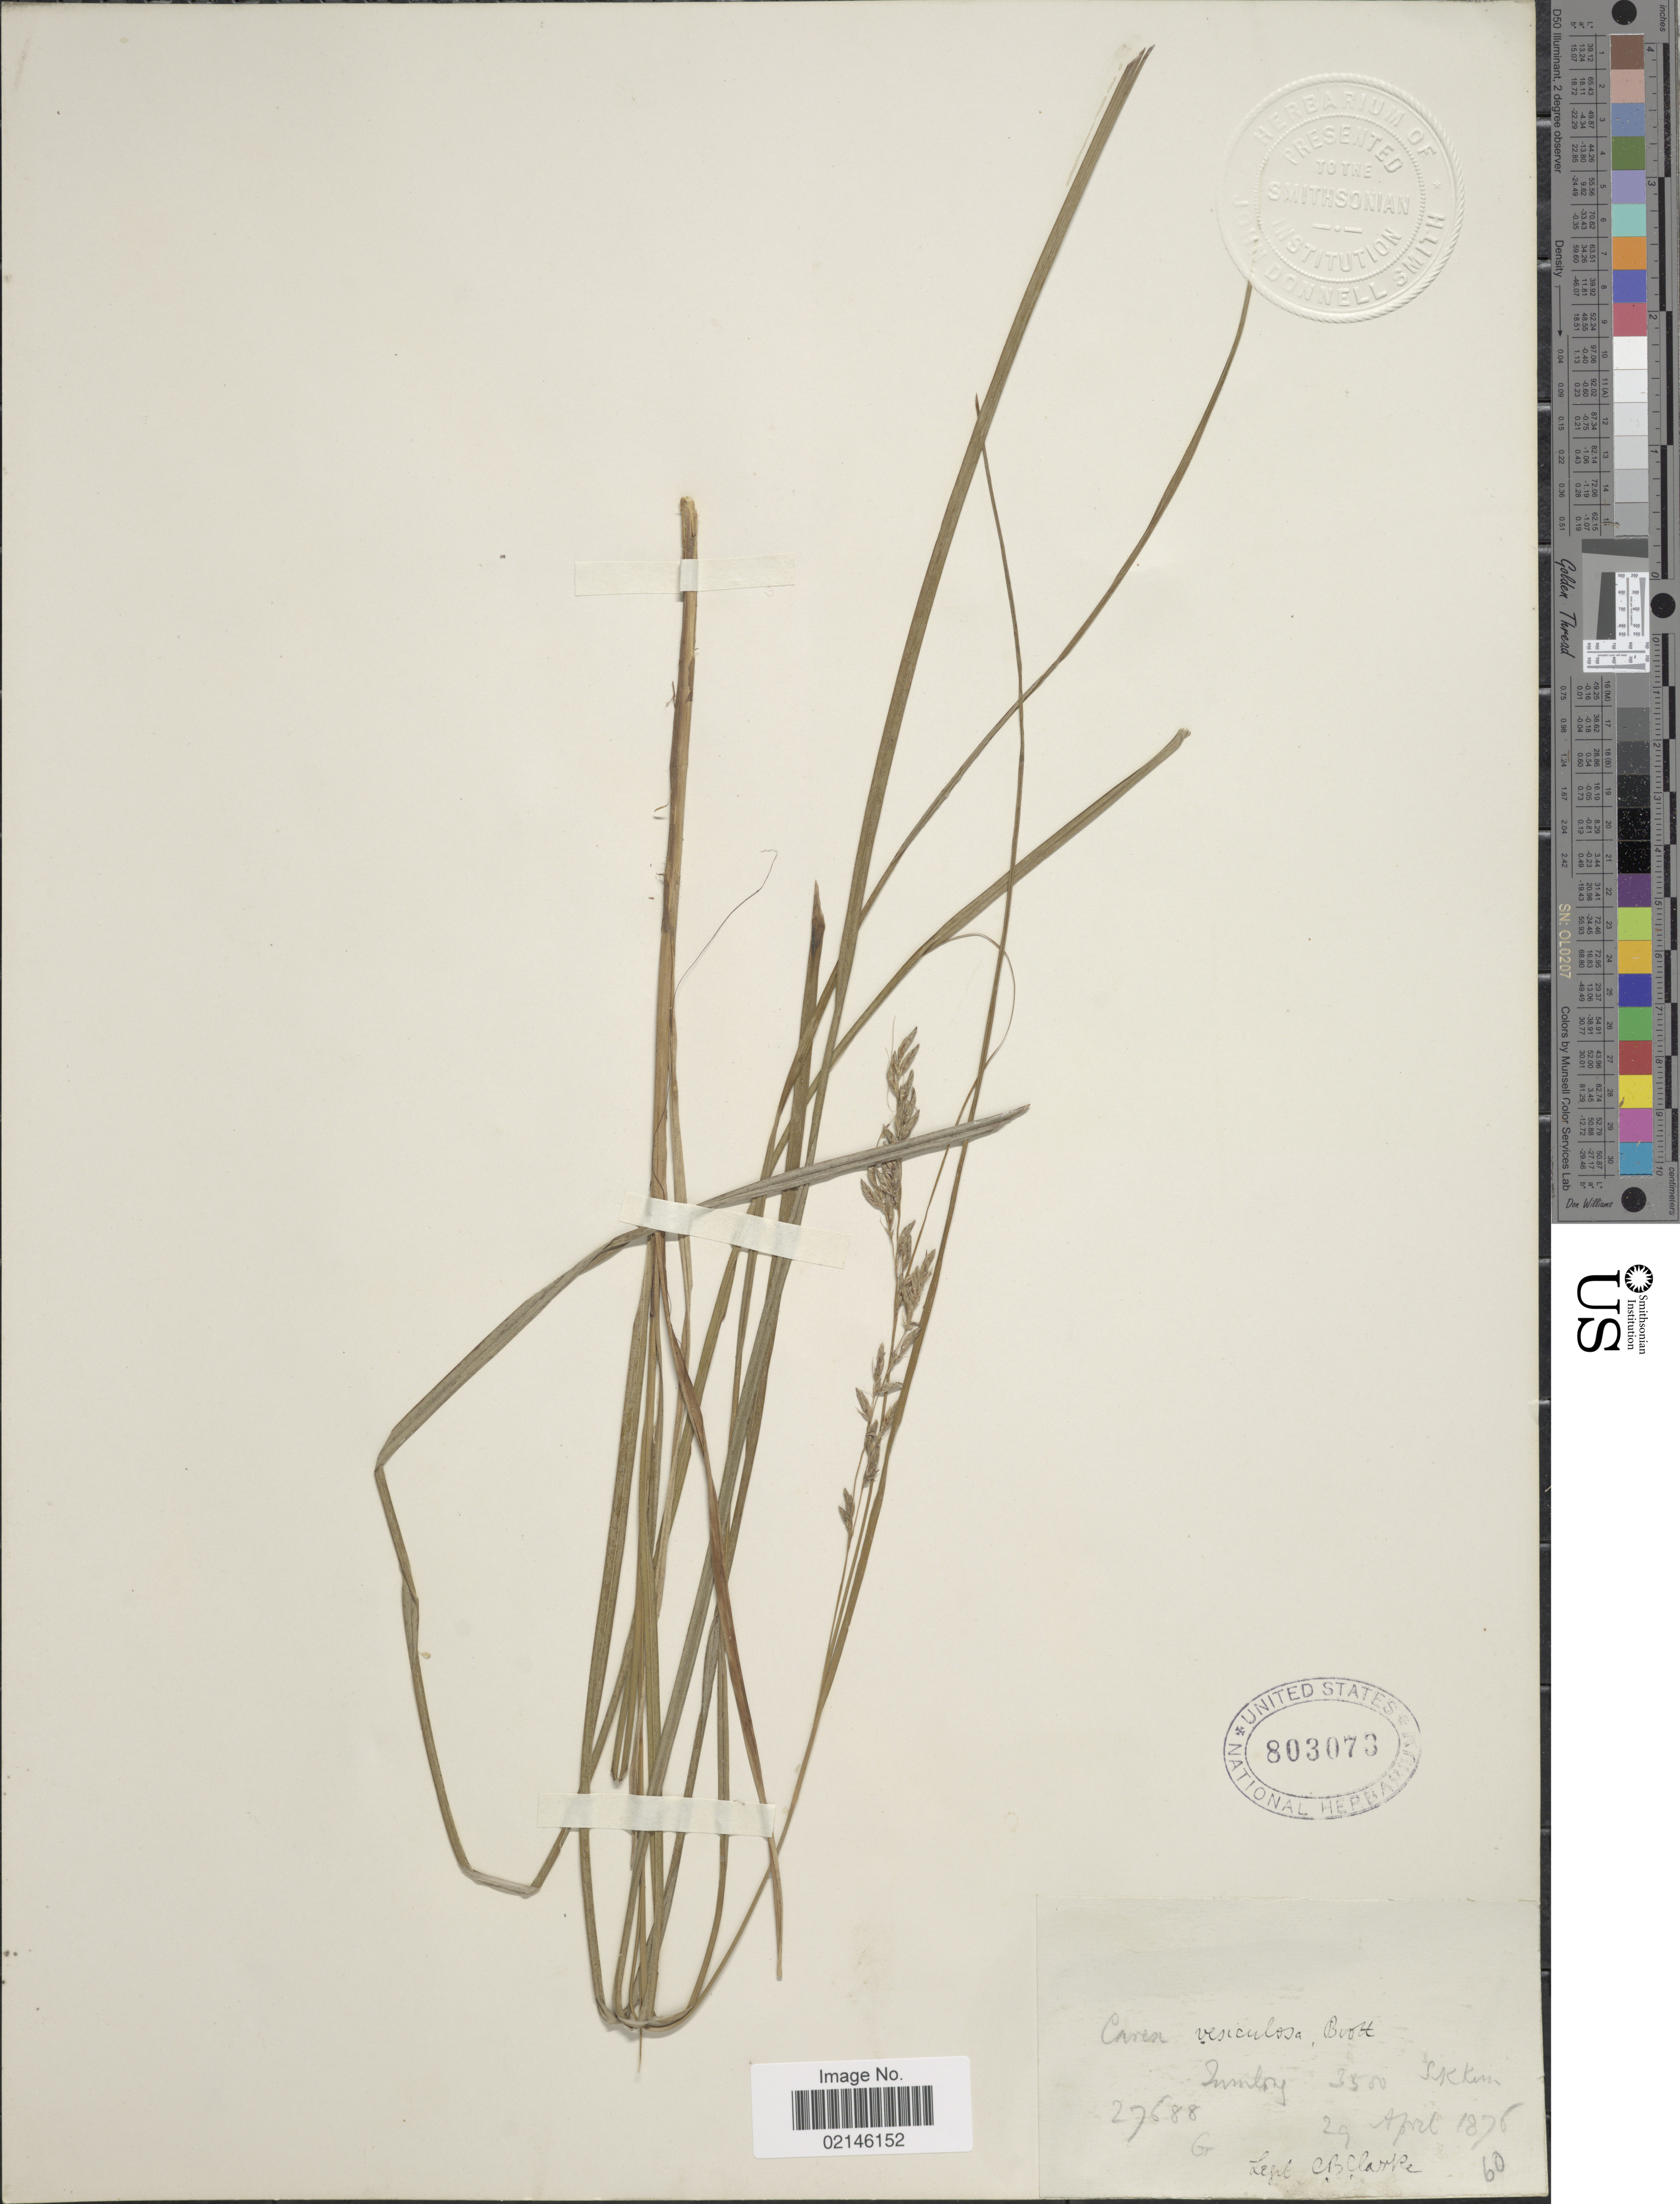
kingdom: Plantae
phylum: Tracheophyta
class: Liliopsida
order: Poales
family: Cyperaceae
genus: Carex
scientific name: Carex vesiculosa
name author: Boott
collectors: C. B. Clarke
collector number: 27688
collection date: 1876-04-29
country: India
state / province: Sikkim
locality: Tumlong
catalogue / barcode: US 807073